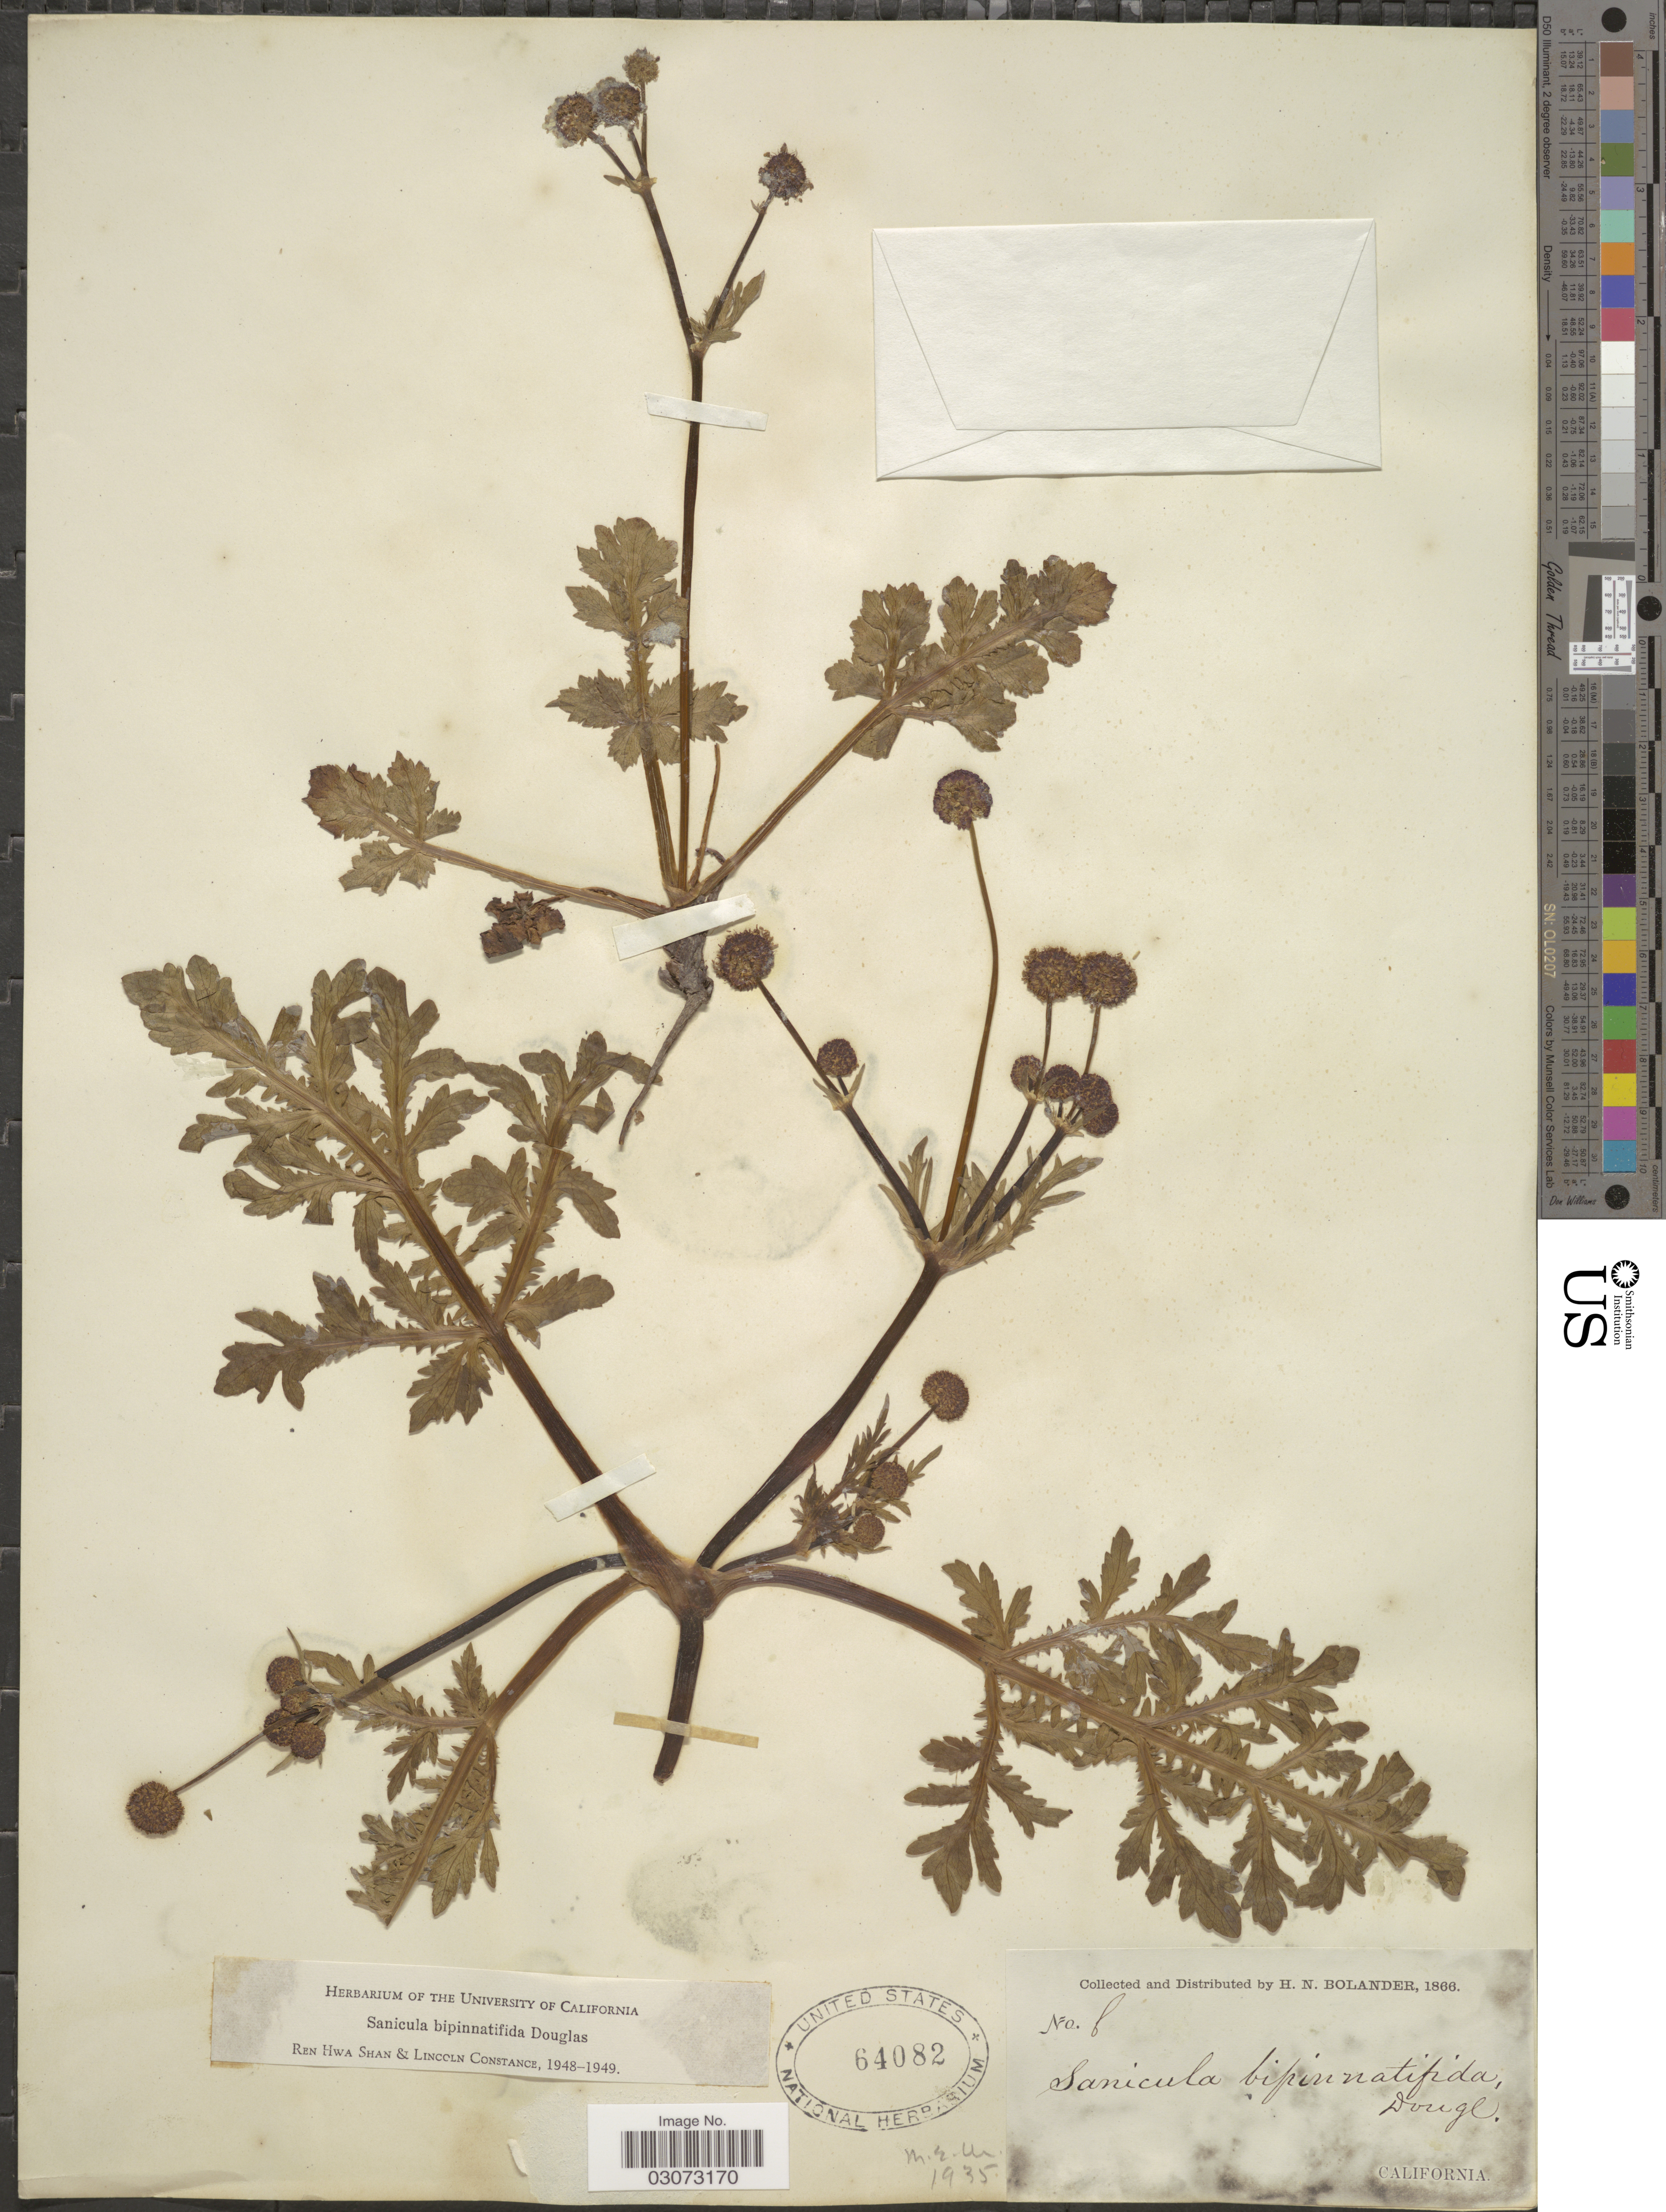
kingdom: Plantae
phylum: Tracheophyta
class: Magnoliopsida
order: Apiales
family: Apiaceae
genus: Sanicula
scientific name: Sanicula bipinnatifida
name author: Douglas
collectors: H. Bolander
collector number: b*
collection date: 1866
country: United States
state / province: California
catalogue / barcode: US 64082